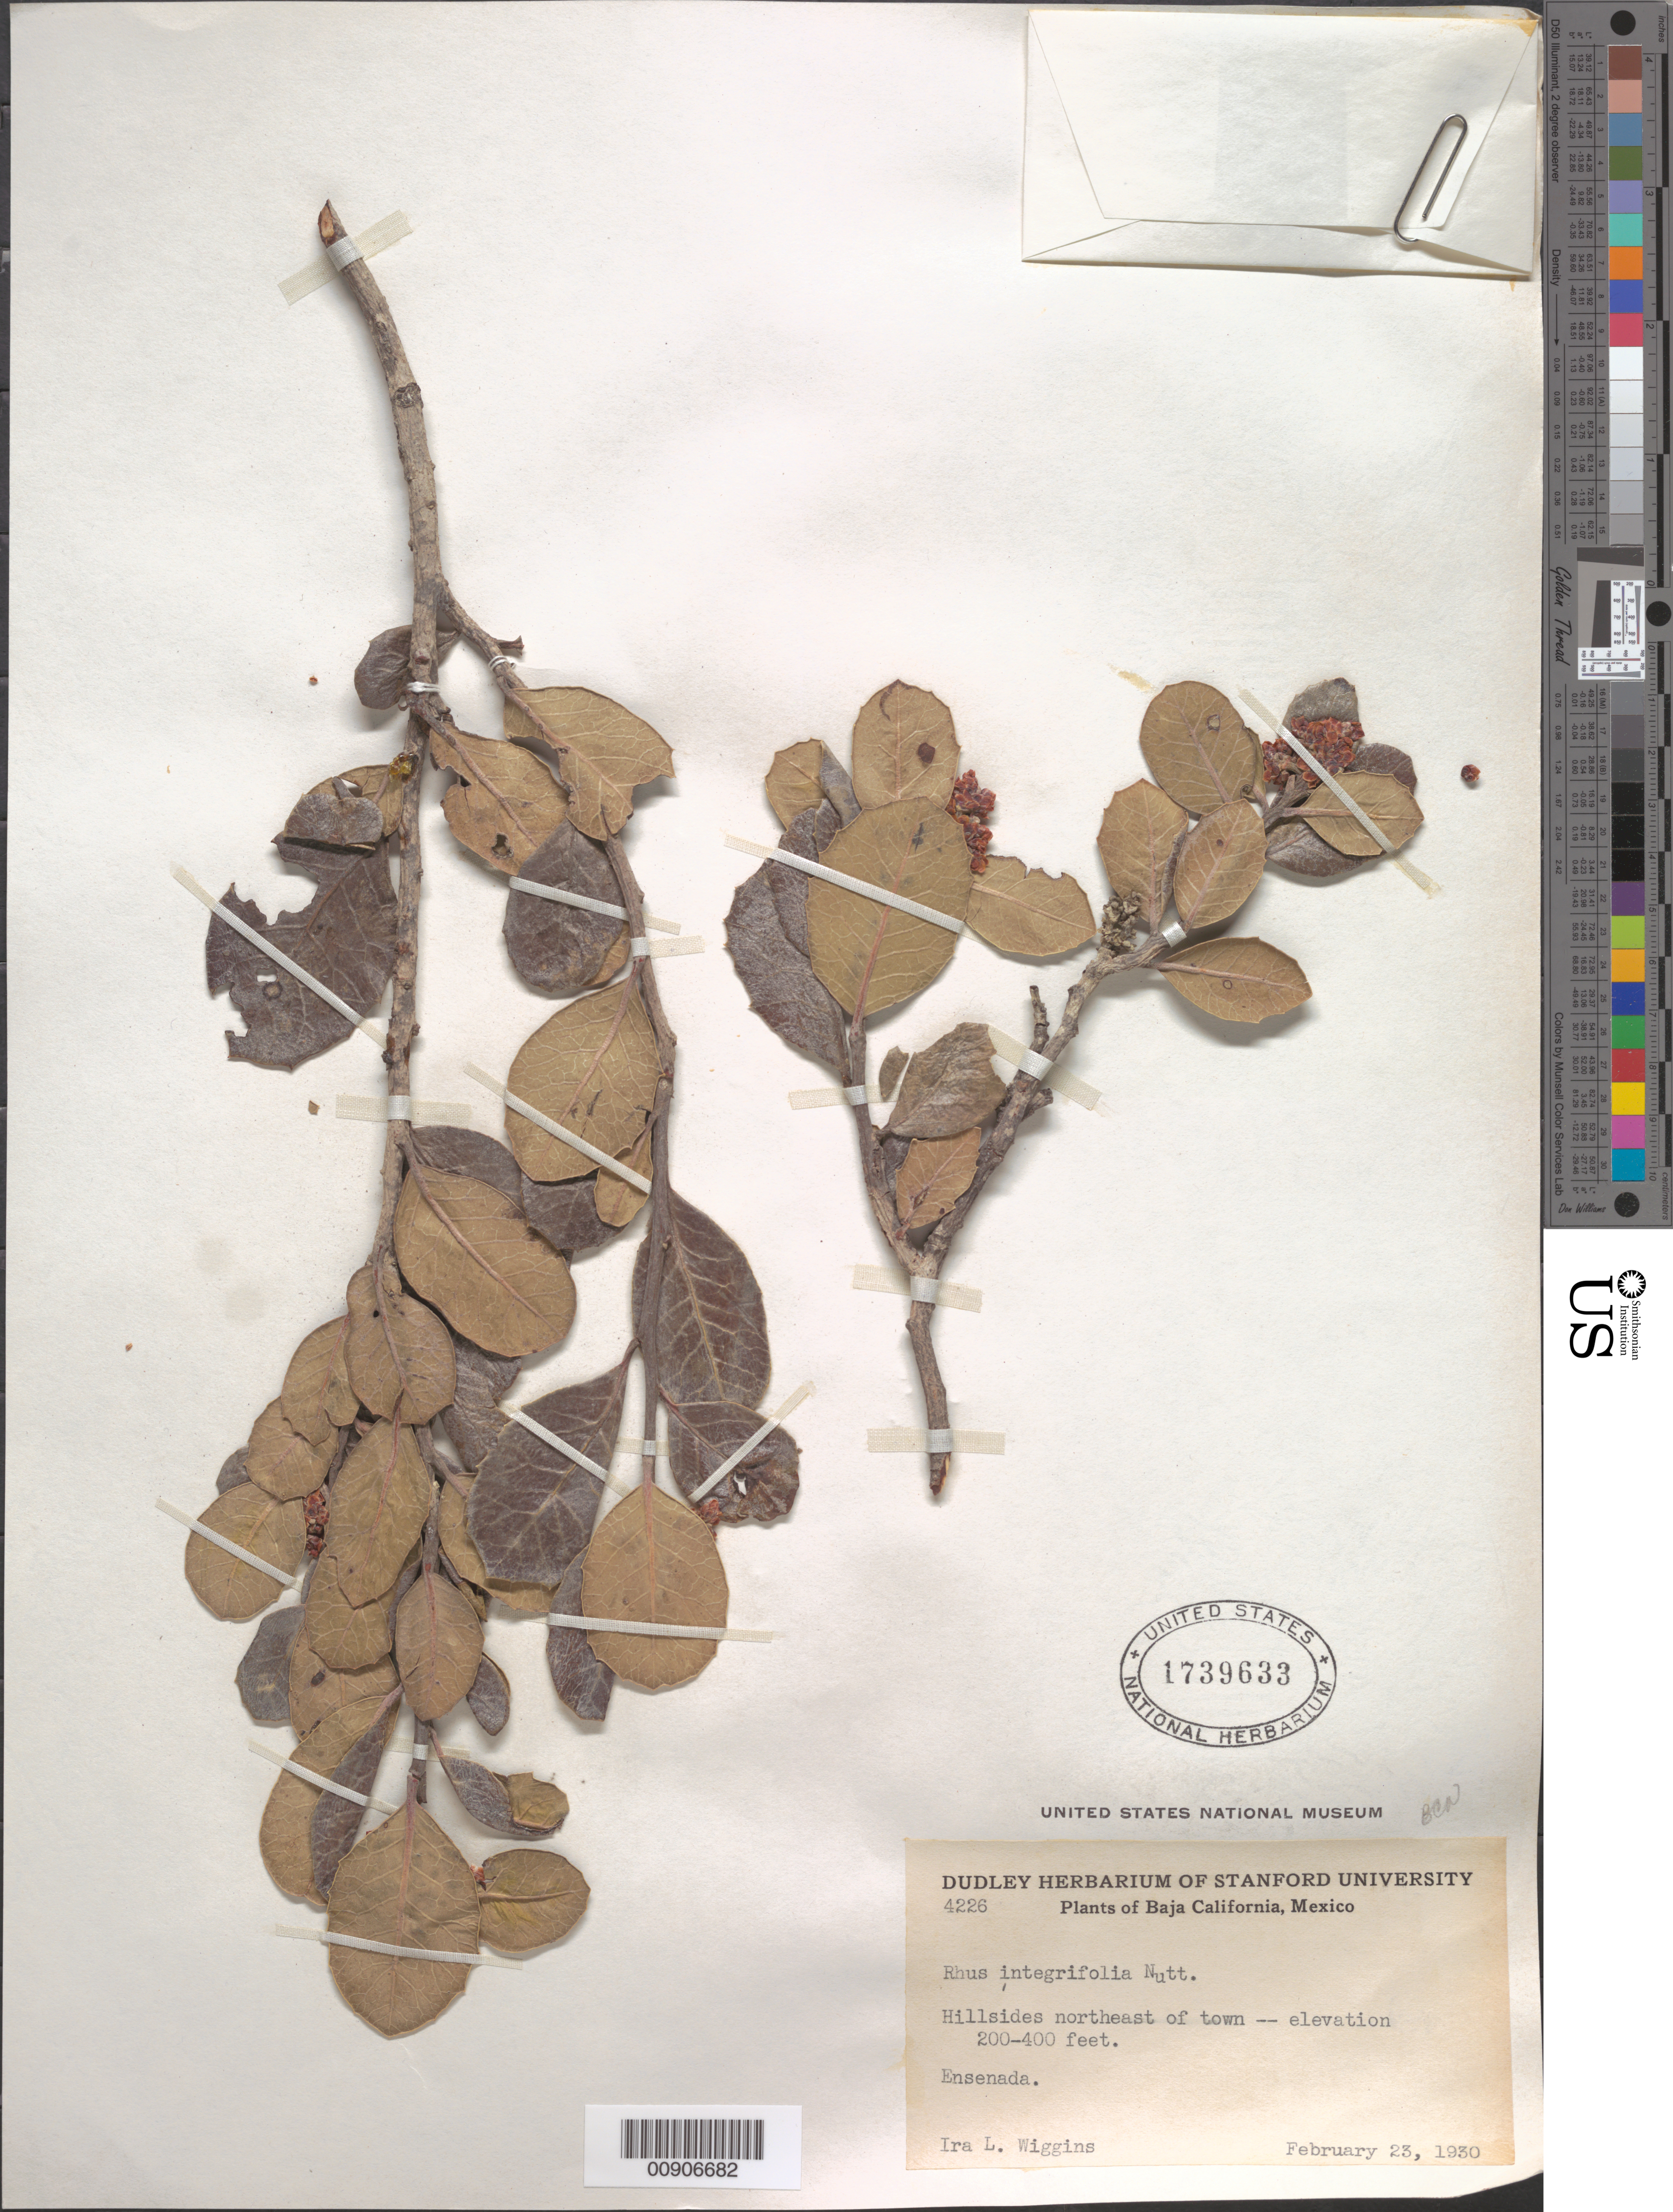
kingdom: Plantae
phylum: Tracheophyta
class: Magnoliopsida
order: Sapindales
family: Anacardiaceae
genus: Rhus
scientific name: Rhus integrifolia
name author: (Nutt.) Benth. & Hook. f. ex W.H. Brewer & S. Watson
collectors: I. L. Wiggins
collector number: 4226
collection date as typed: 23 Feb 1930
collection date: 1930-02-23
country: Mexico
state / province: Baja California Norte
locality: Ensenada. Hillsides northeast of town.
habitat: Hillsides.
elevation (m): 61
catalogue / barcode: US 1739633